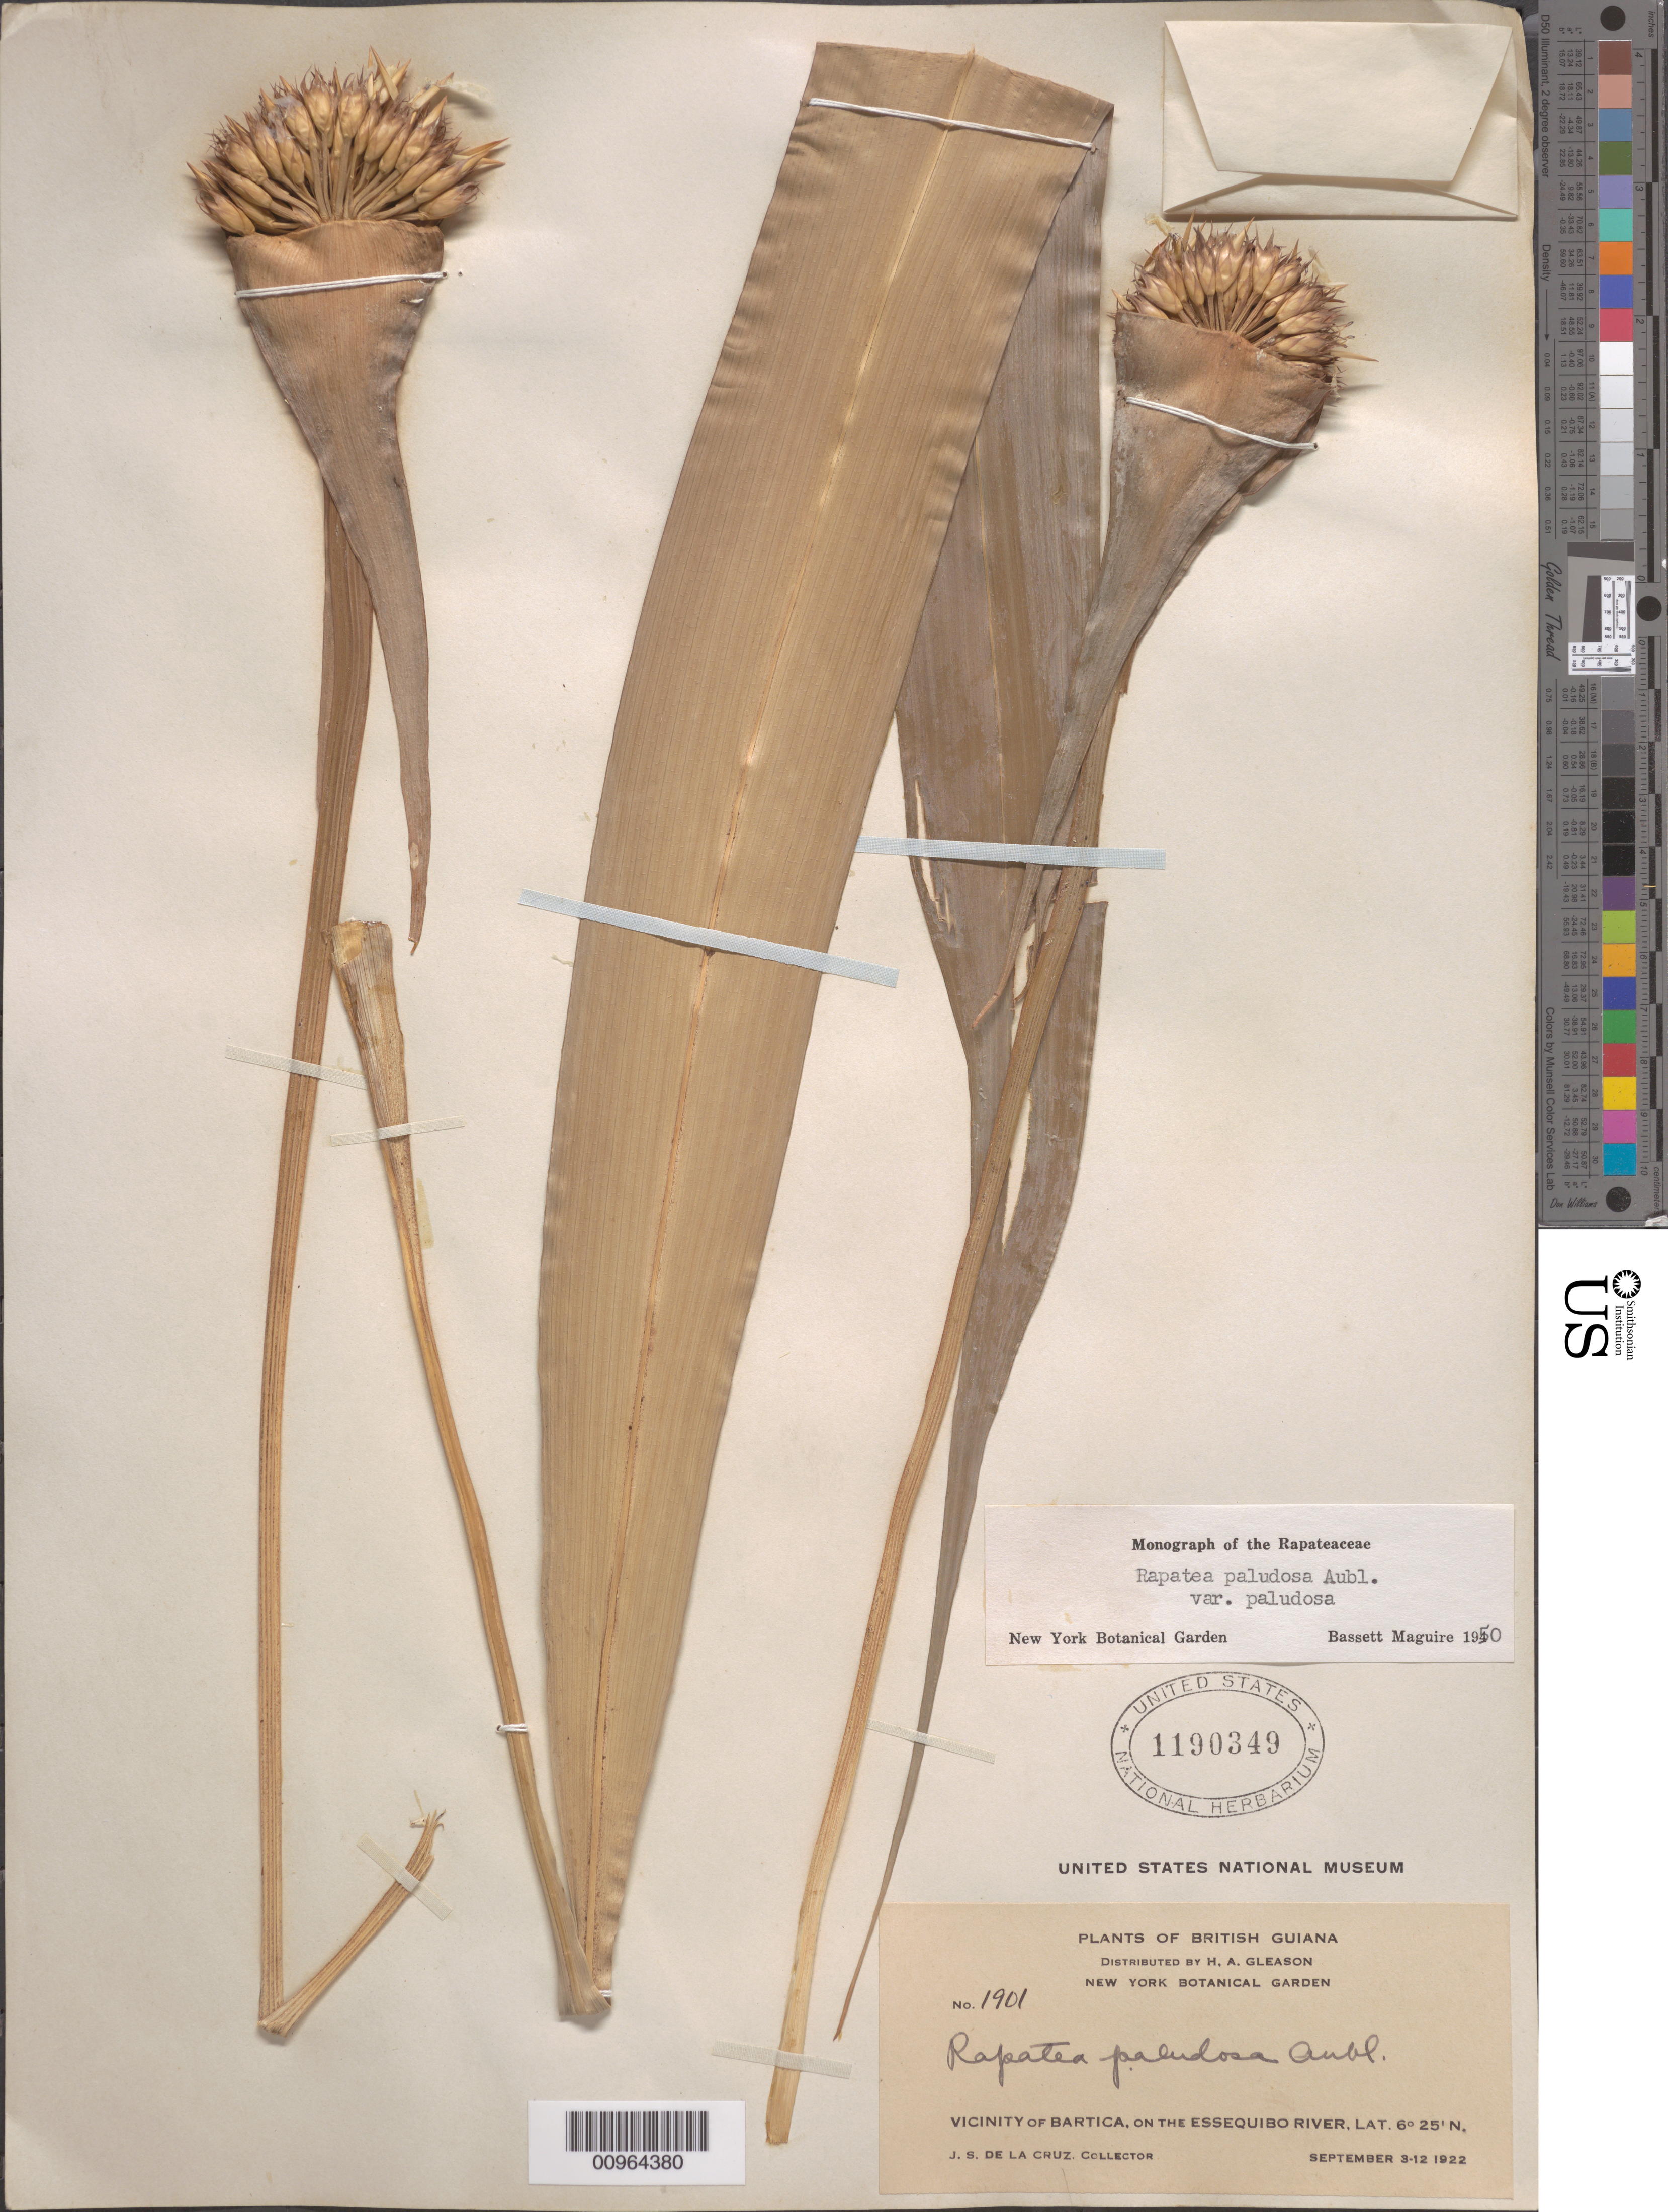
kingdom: Plantae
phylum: Tracheophyta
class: Liliopsida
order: Poales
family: Rapateaceae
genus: Rapatea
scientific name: Rapatea paludosa var. paludosa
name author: Aubl.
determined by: Maguire, Bassett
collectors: J. S. de la Cruz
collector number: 1901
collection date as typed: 3-Sep-22 to 12-Sep-22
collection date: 1922-09-03/1922-09-12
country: Guyana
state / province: Cuyuni-Mazaruni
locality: Bartica, vic., on the Essequibo River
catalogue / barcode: US 1190349